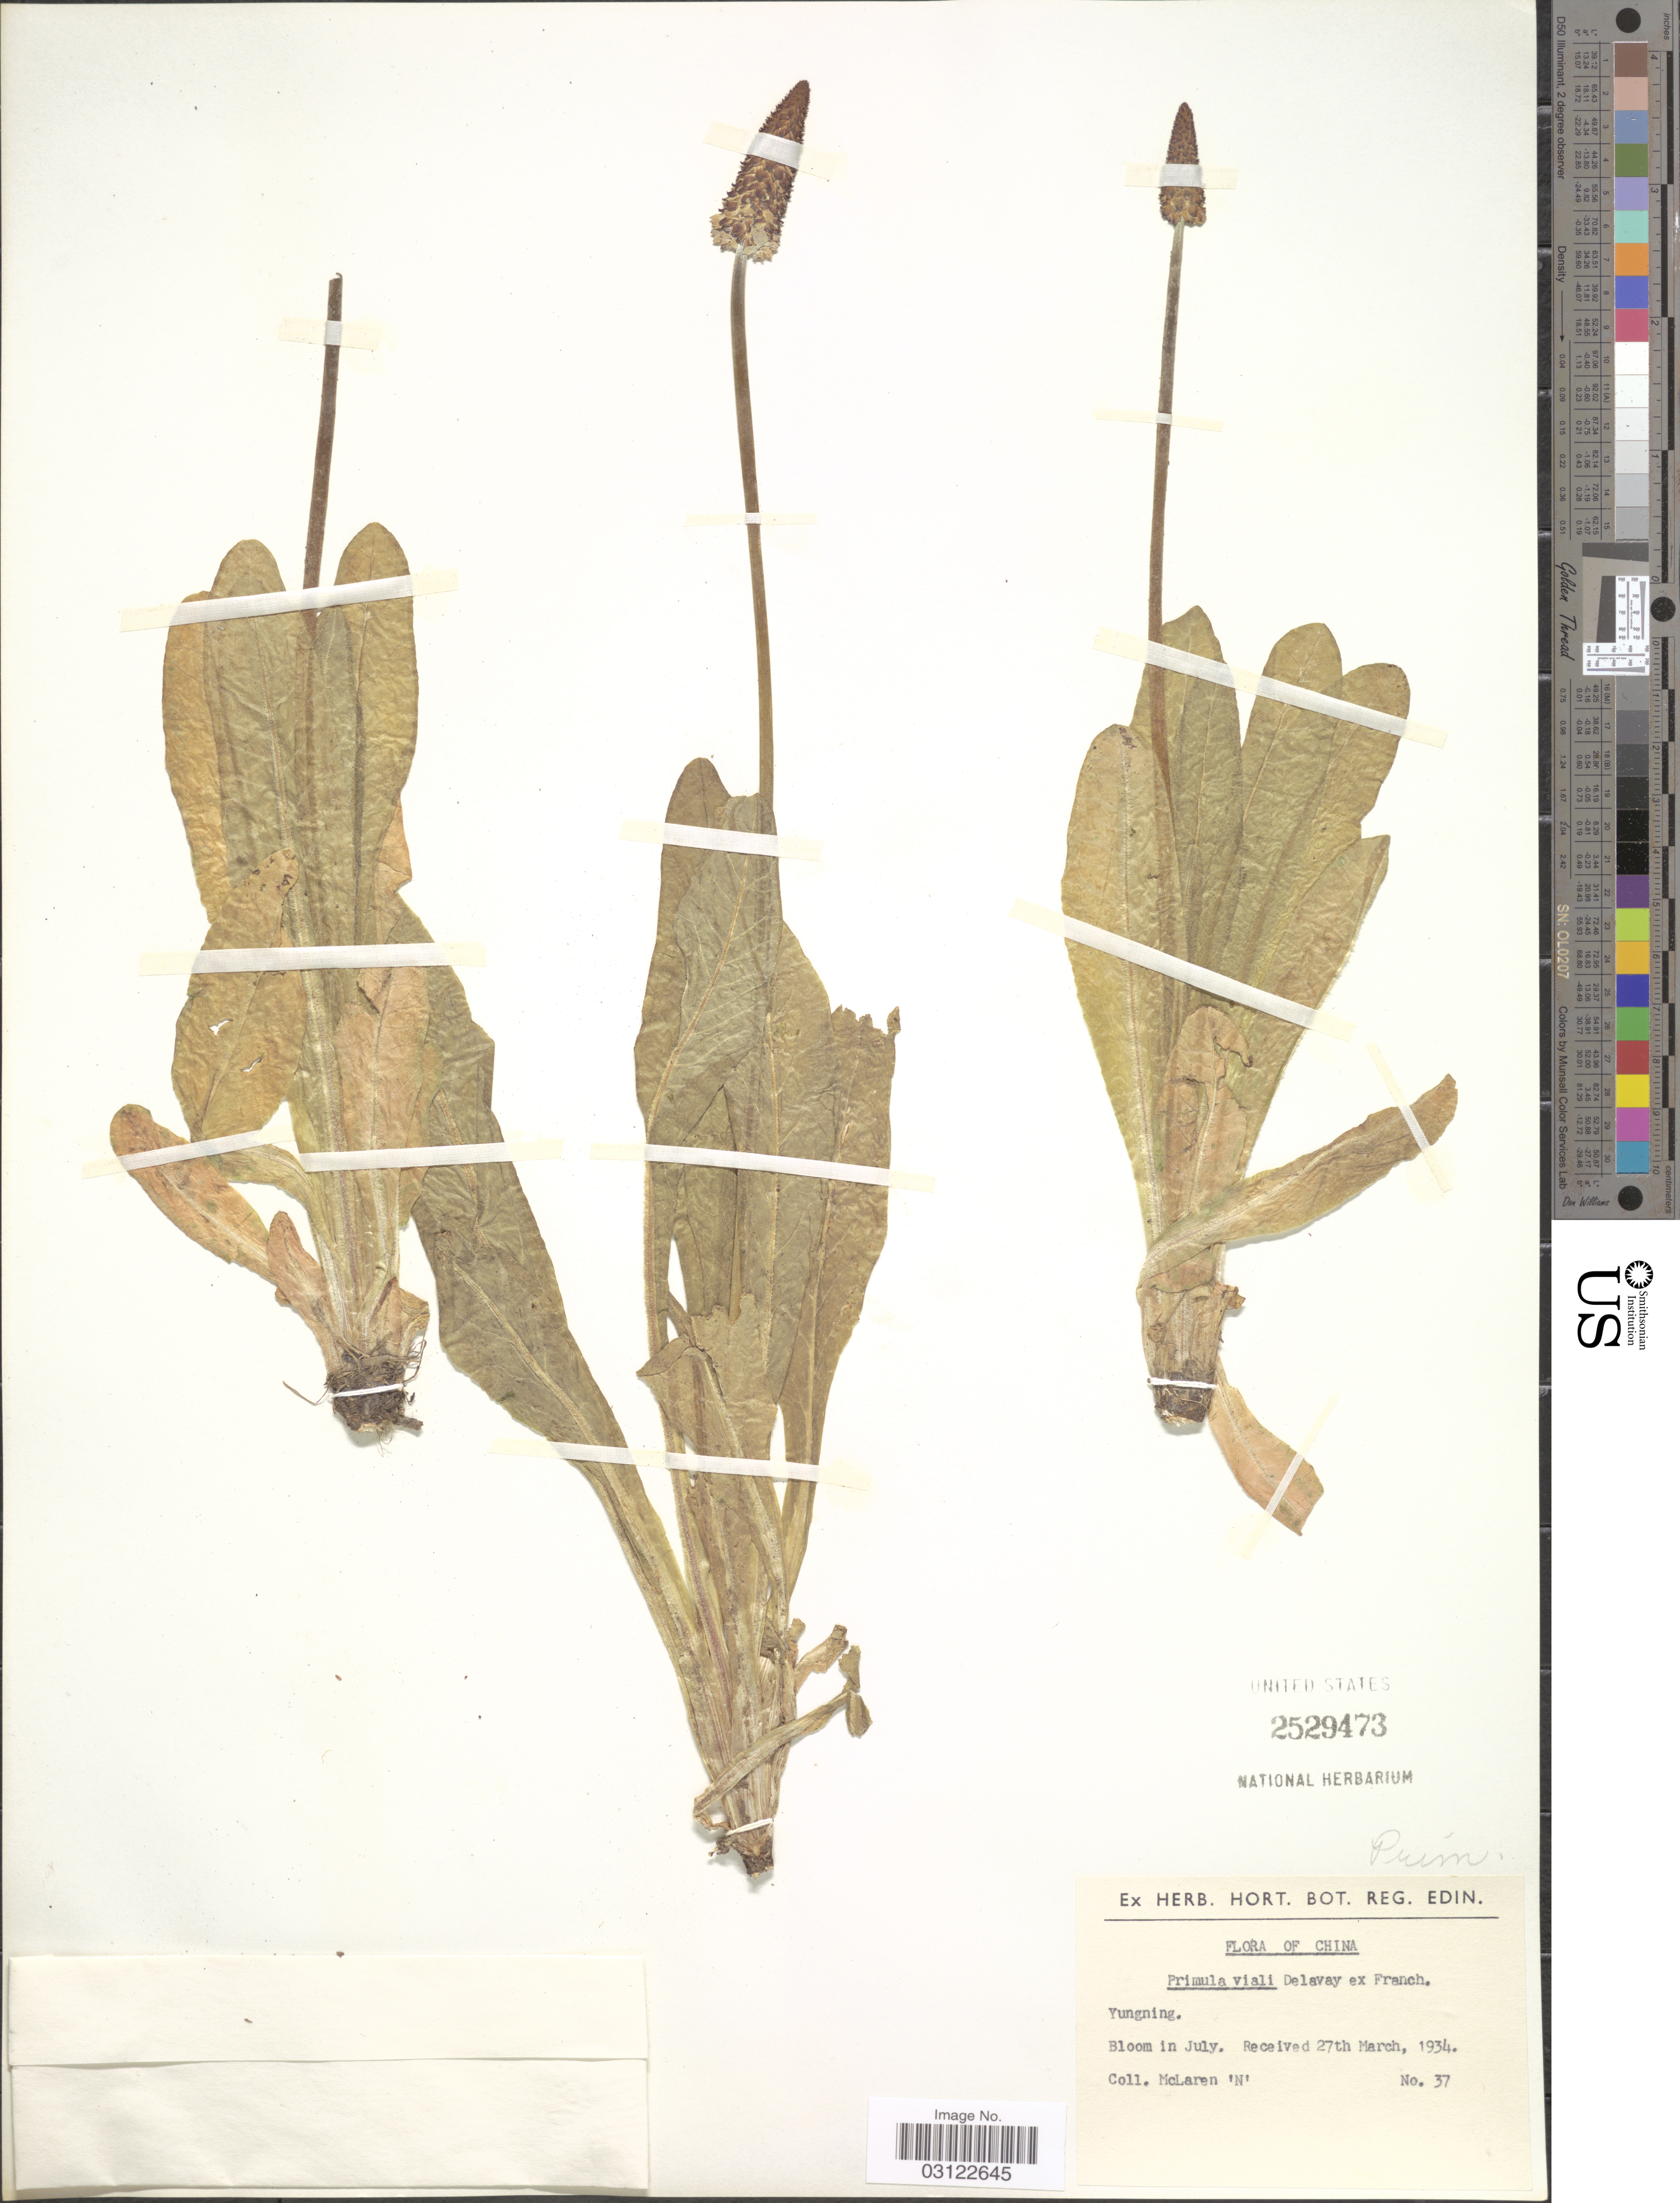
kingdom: Plantae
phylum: Tracheophyta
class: Magnoliopsida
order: Ericales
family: Primulaceae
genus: Primula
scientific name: Primula vialii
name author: Delavay ex Franch.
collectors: McLaren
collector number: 37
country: China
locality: Yungning.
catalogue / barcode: US 2529473